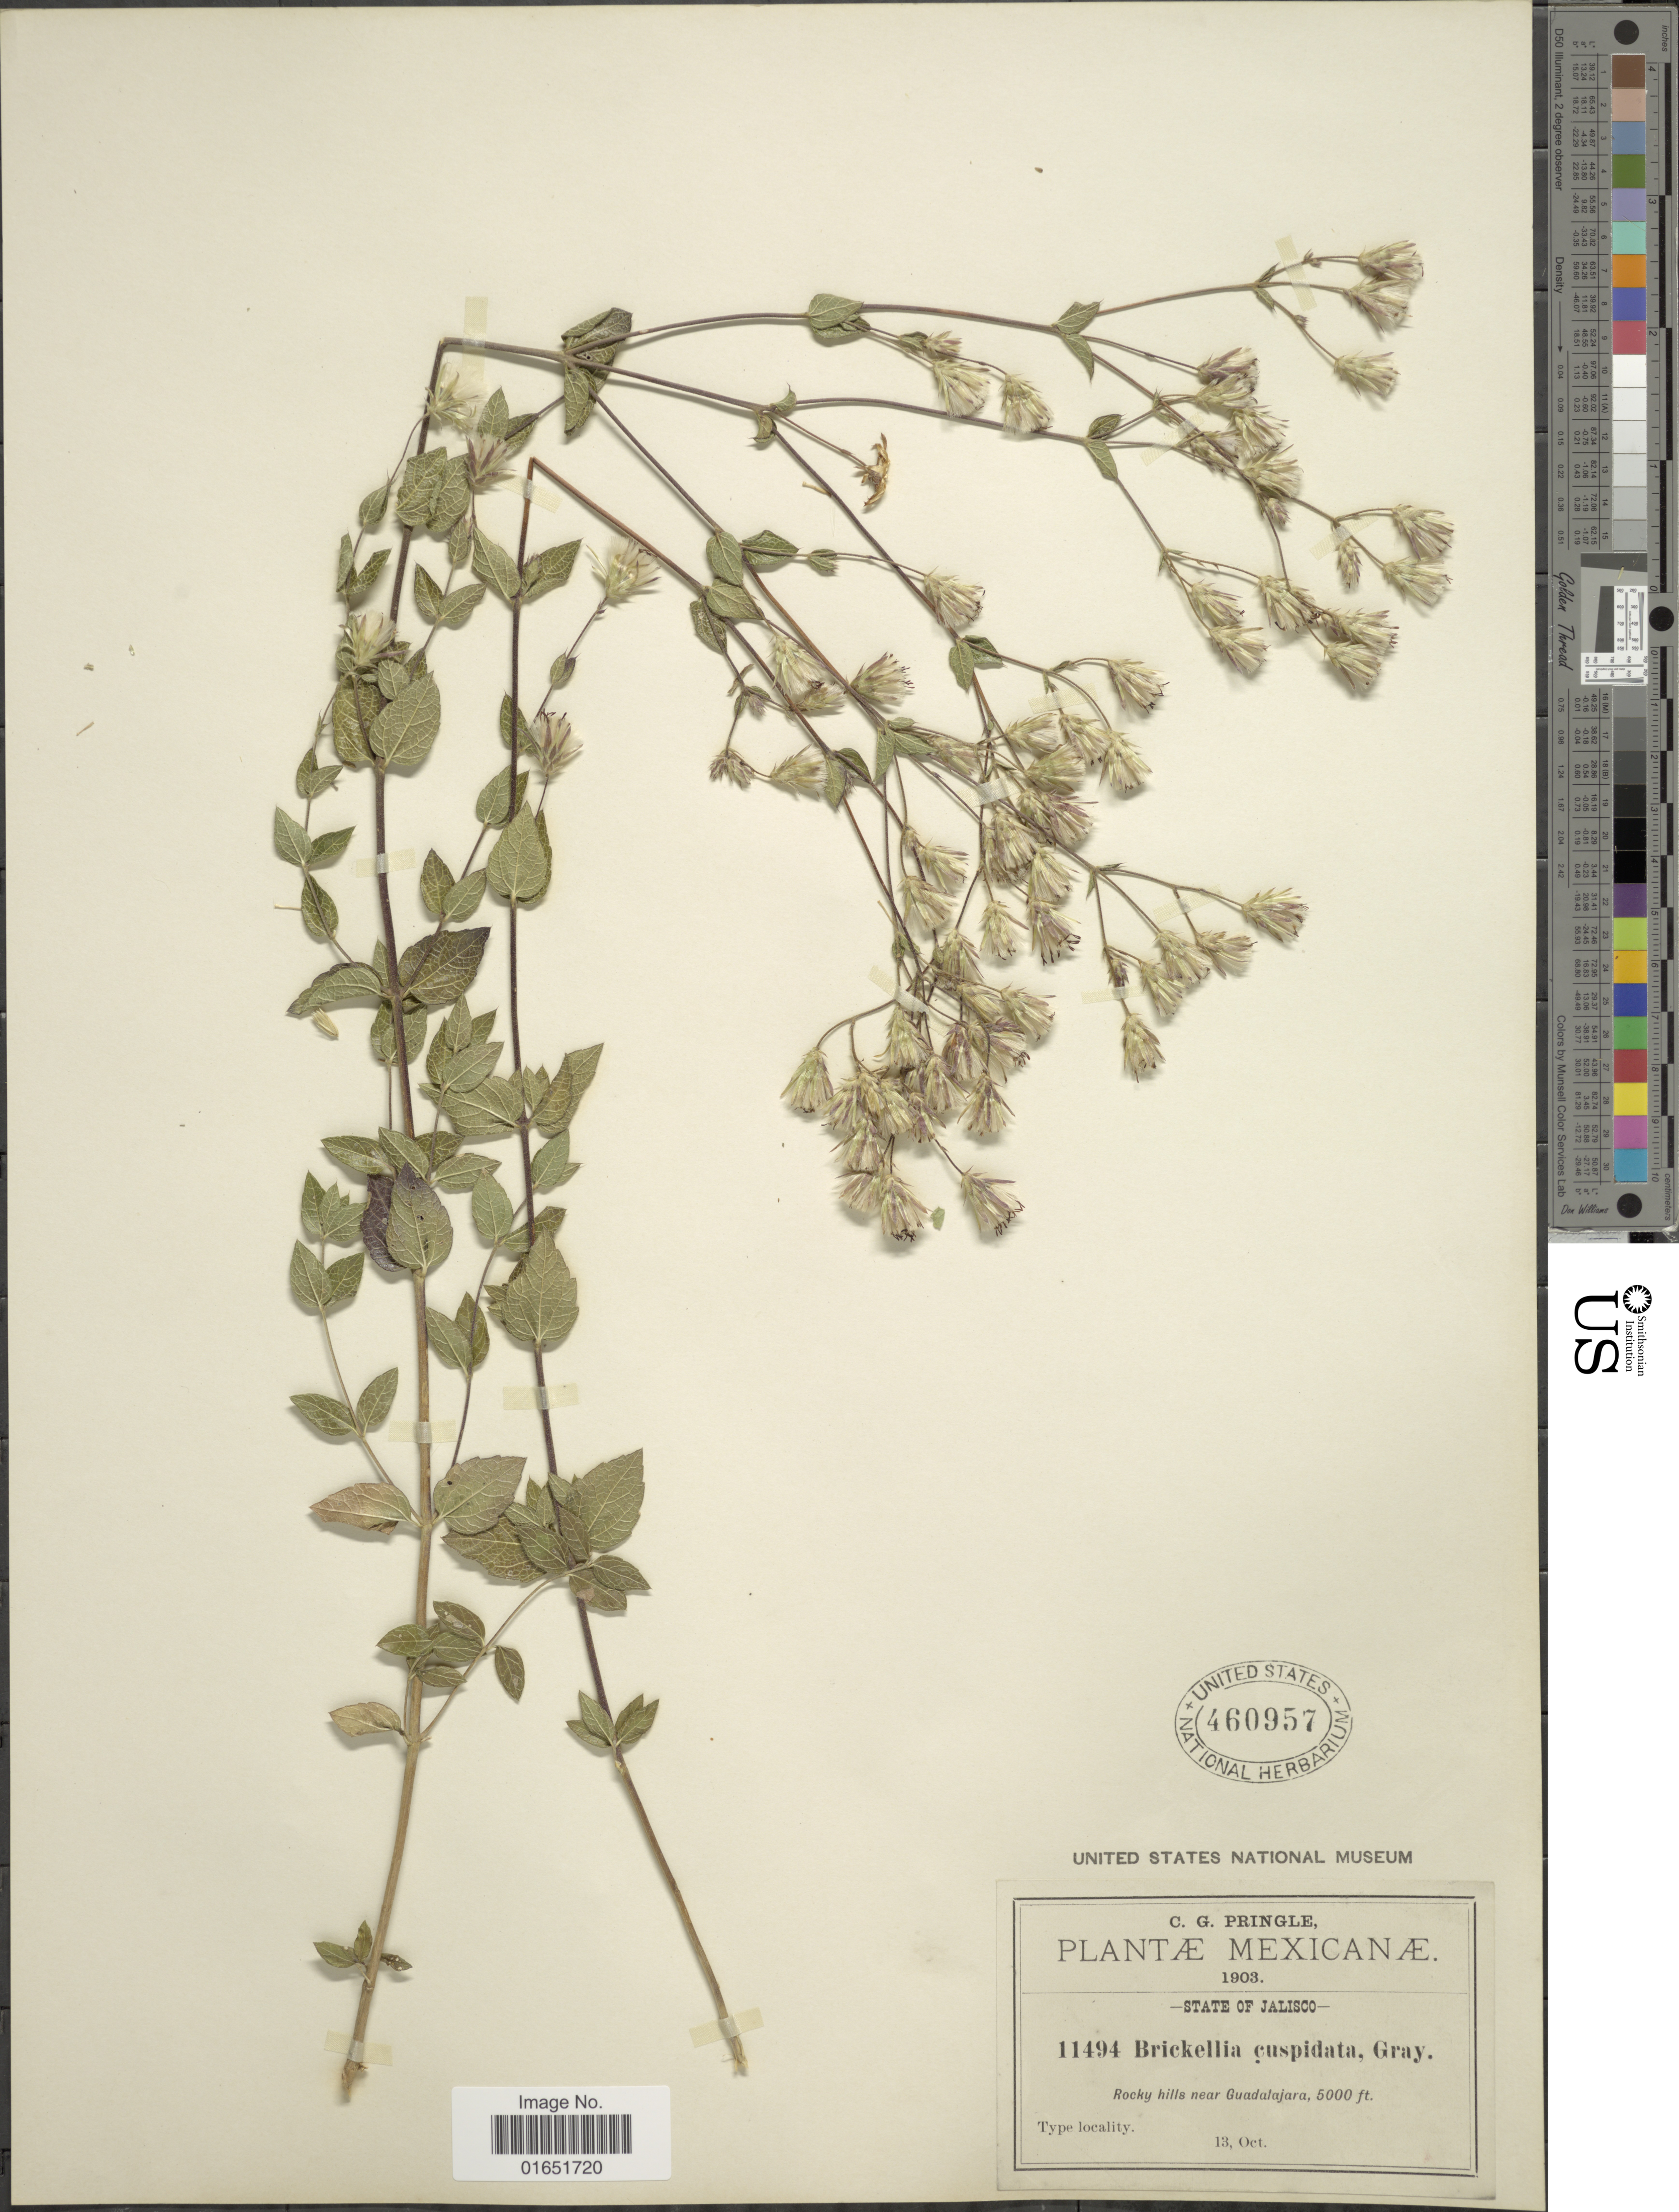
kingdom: Plantae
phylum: Tracheophyta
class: Magnoliopsida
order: Asterales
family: Asteraceae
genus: Brickellia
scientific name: Brickellia cuspidata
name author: A. Gray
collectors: C. G. Pringle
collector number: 11494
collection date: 1903-10-13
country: Mexico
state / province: Jalisco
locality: Rocky hills near Guadalajara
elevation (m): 1524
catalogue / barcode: US 460957